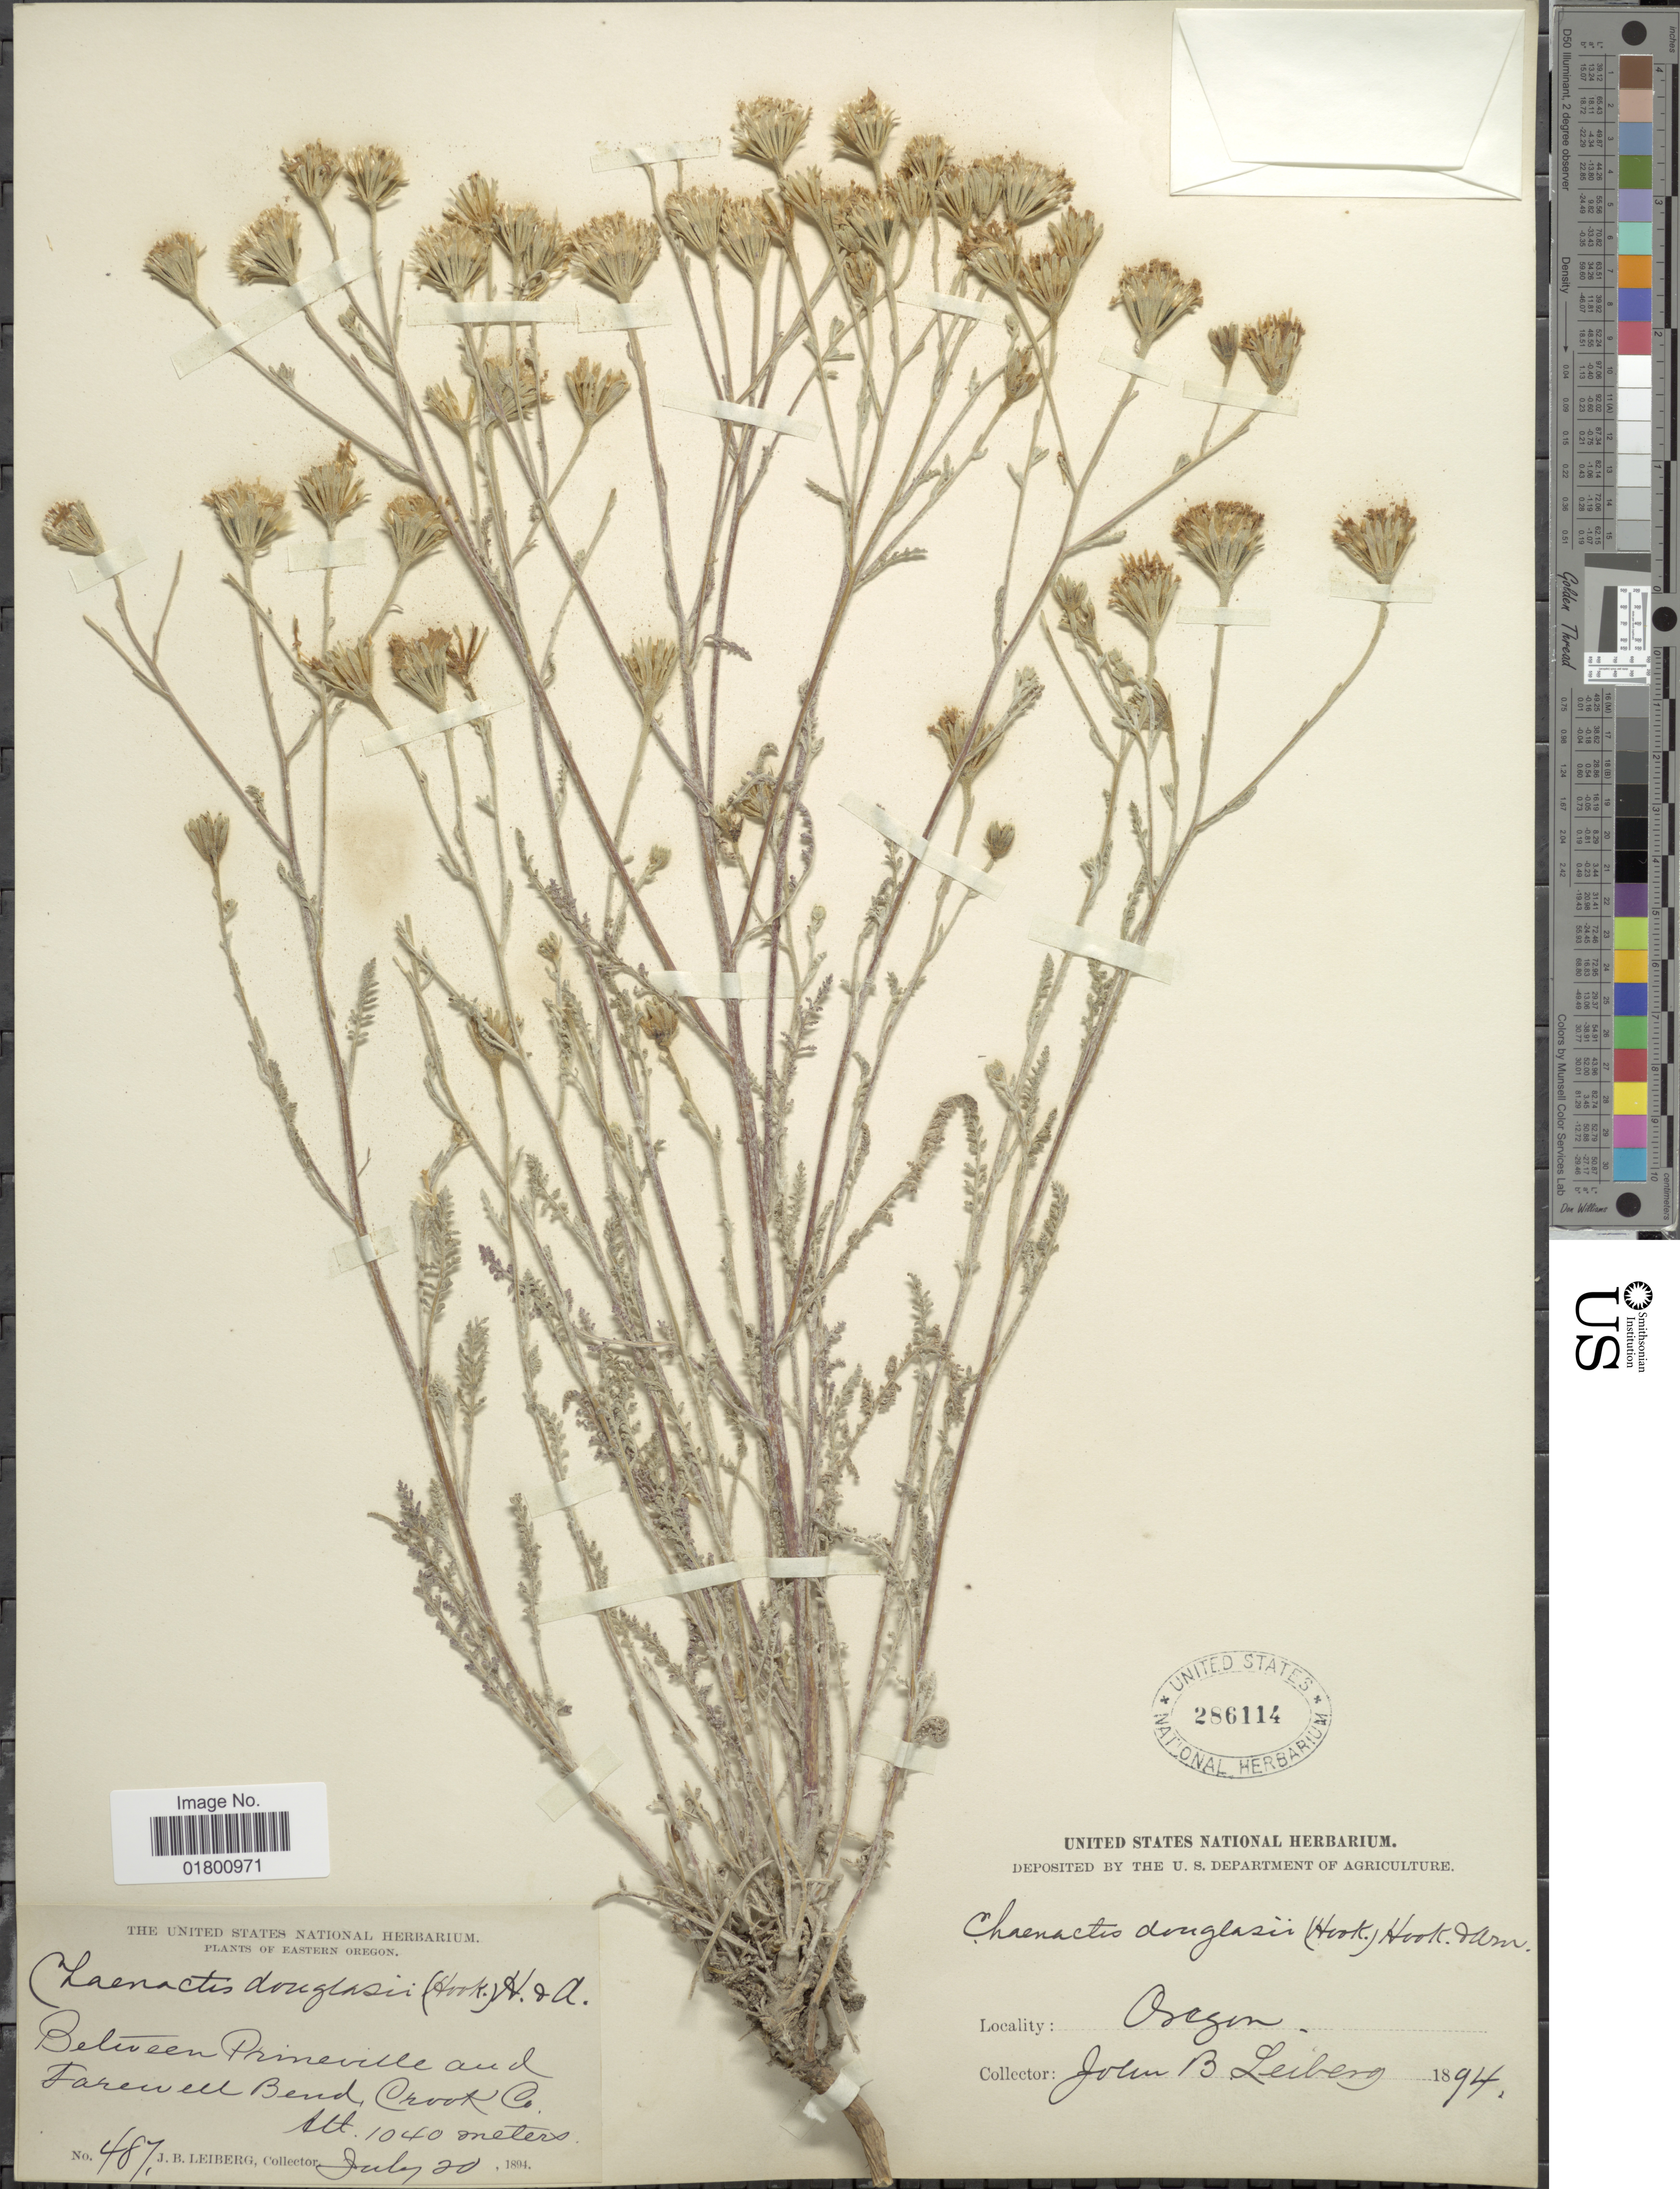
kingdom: Plantae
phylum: Tracheophyta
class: Magnoliopsida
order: Asterales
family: Asteraceae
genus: Chaenactis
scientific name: Chaenactis douglasii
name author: Hook. & Arn.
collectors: J. B. Leiberg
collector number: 487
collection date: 1894-07-20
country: United States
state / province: Oregon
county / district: Crook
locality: Eastern Oregon, Between Prineville and Farewell Bend, Crook Co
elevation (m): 1040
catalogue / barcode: US 286114